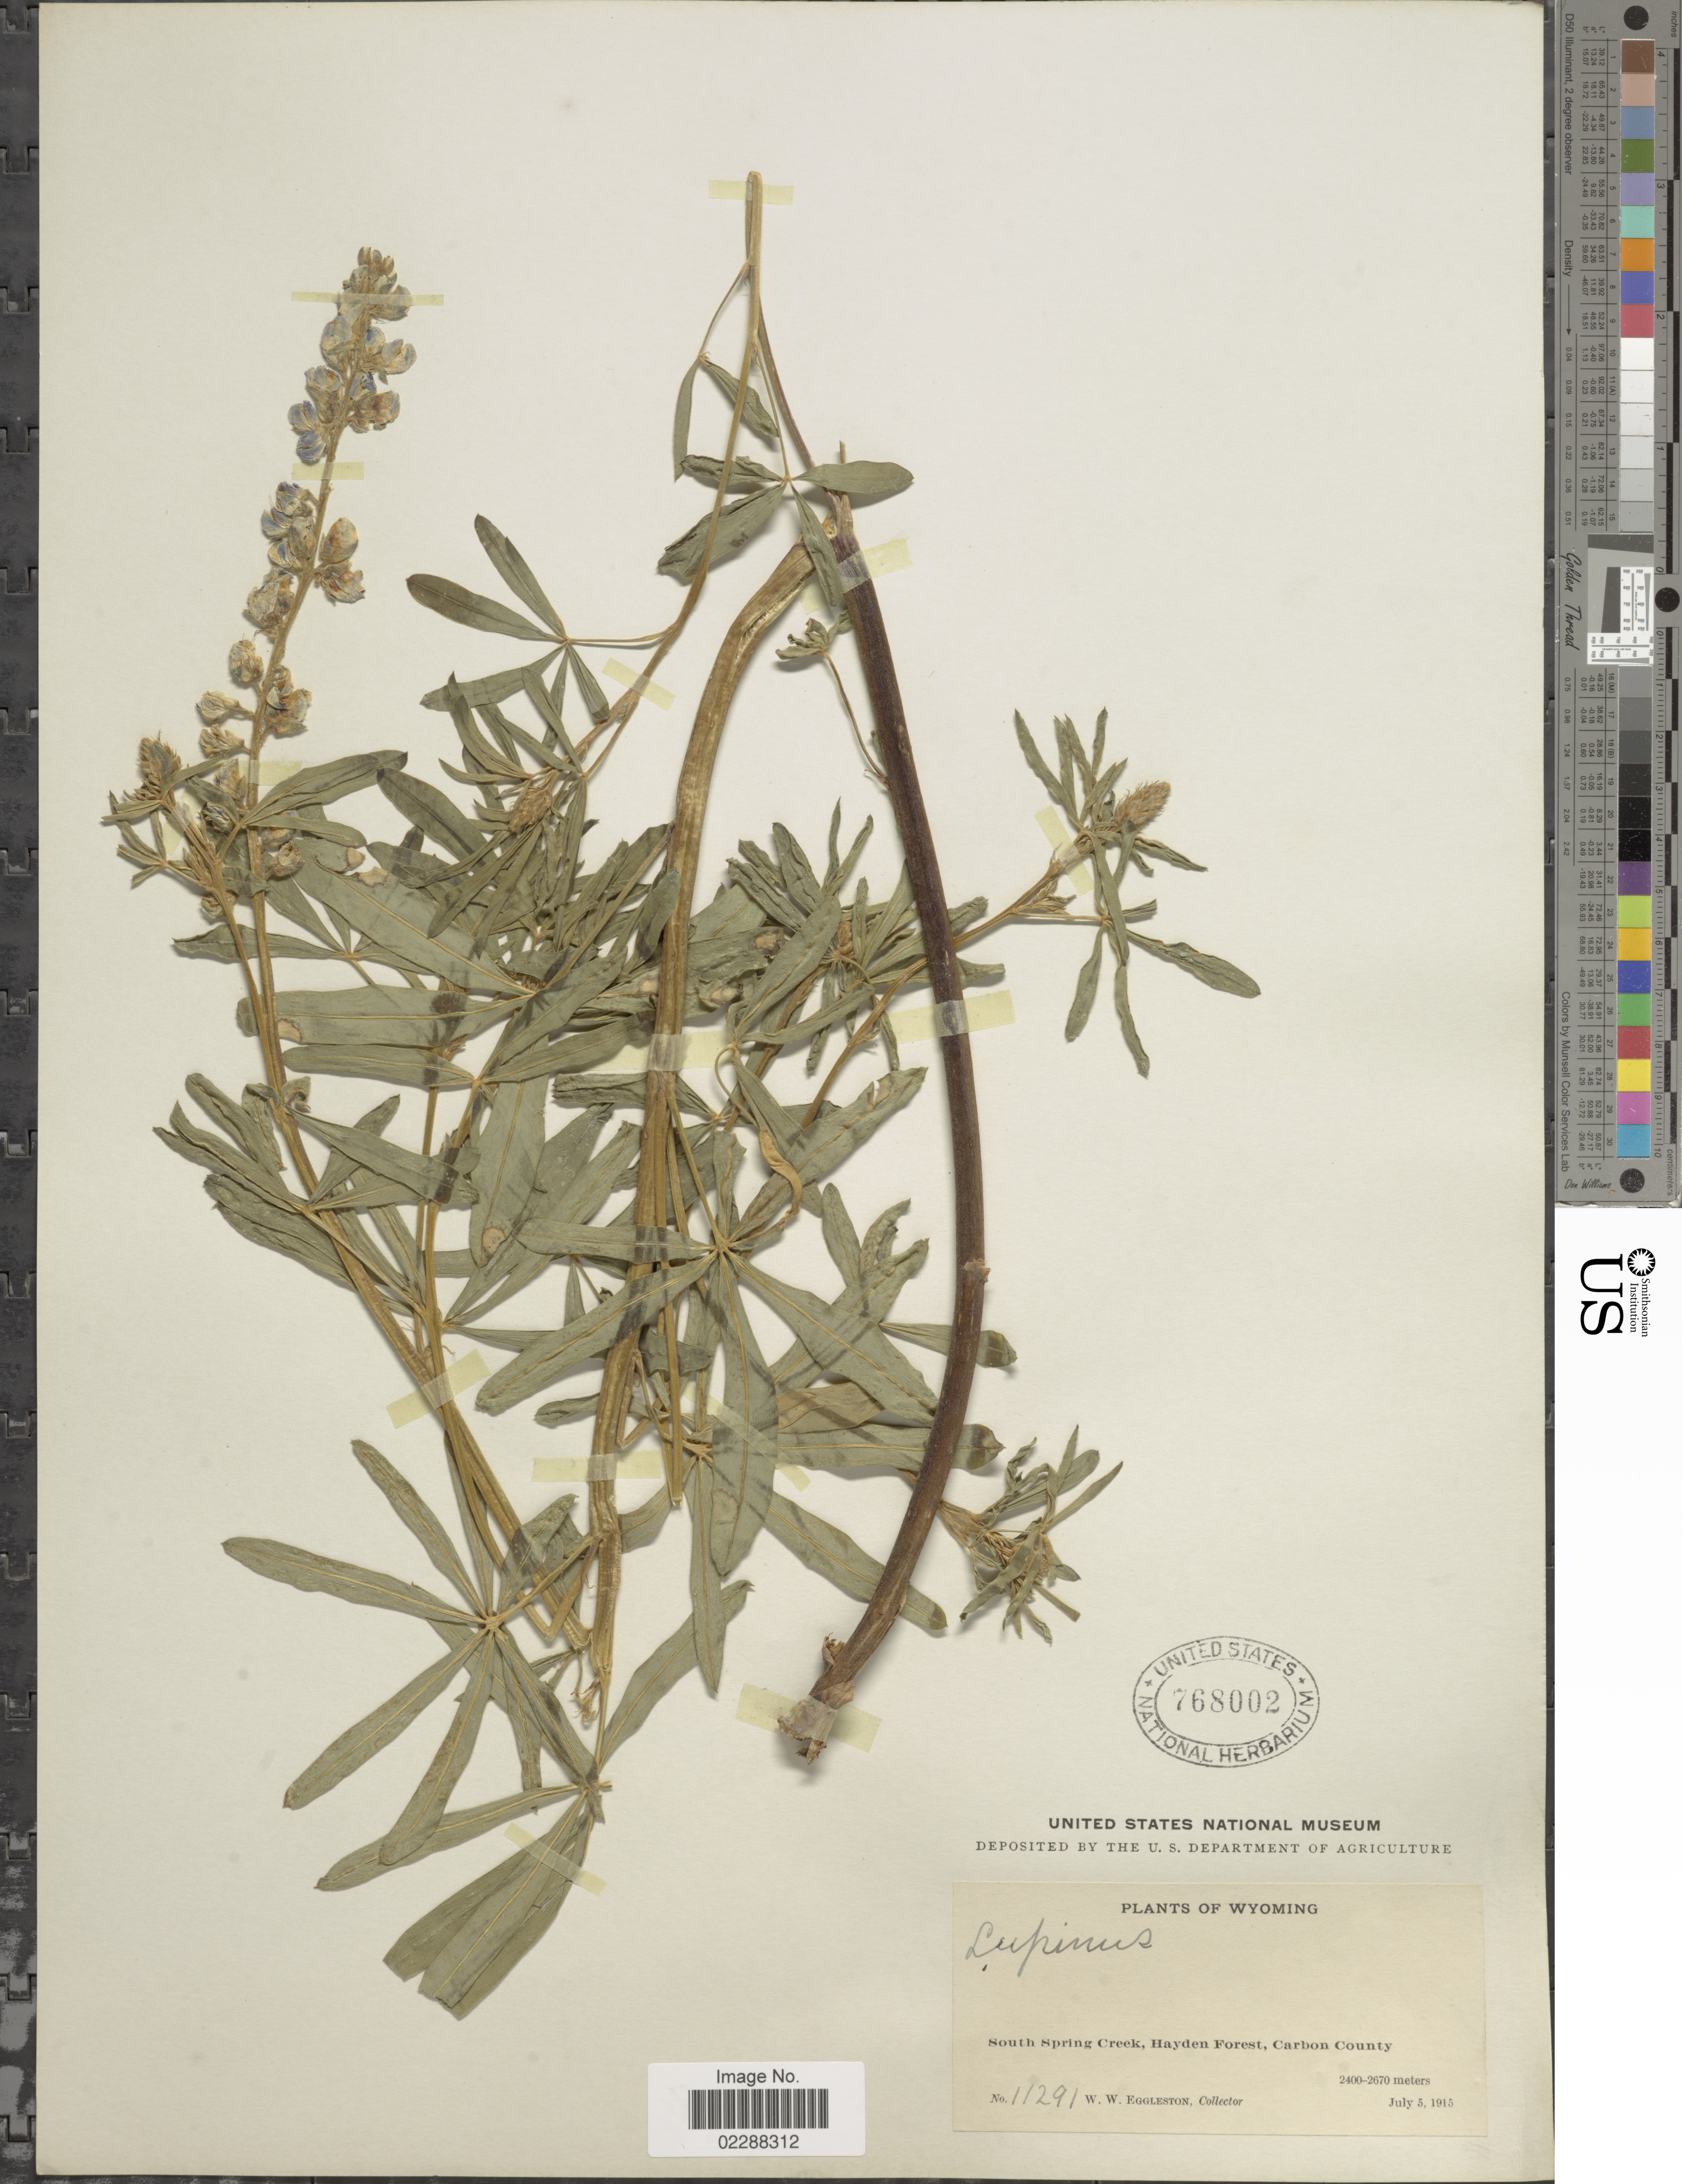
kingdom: Plantae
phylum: Tracheophyta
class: Magnoliopsida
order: Fabales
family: Fabaceae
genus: Lupinus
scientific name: Lupinus sp.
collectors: W. W. Eggleston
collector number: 11291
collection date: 1915-07-05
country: United States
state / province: Wyoming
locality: South Spring Creek, Hayden Forest, Carbon County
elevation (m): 2400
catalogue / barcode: US 768002